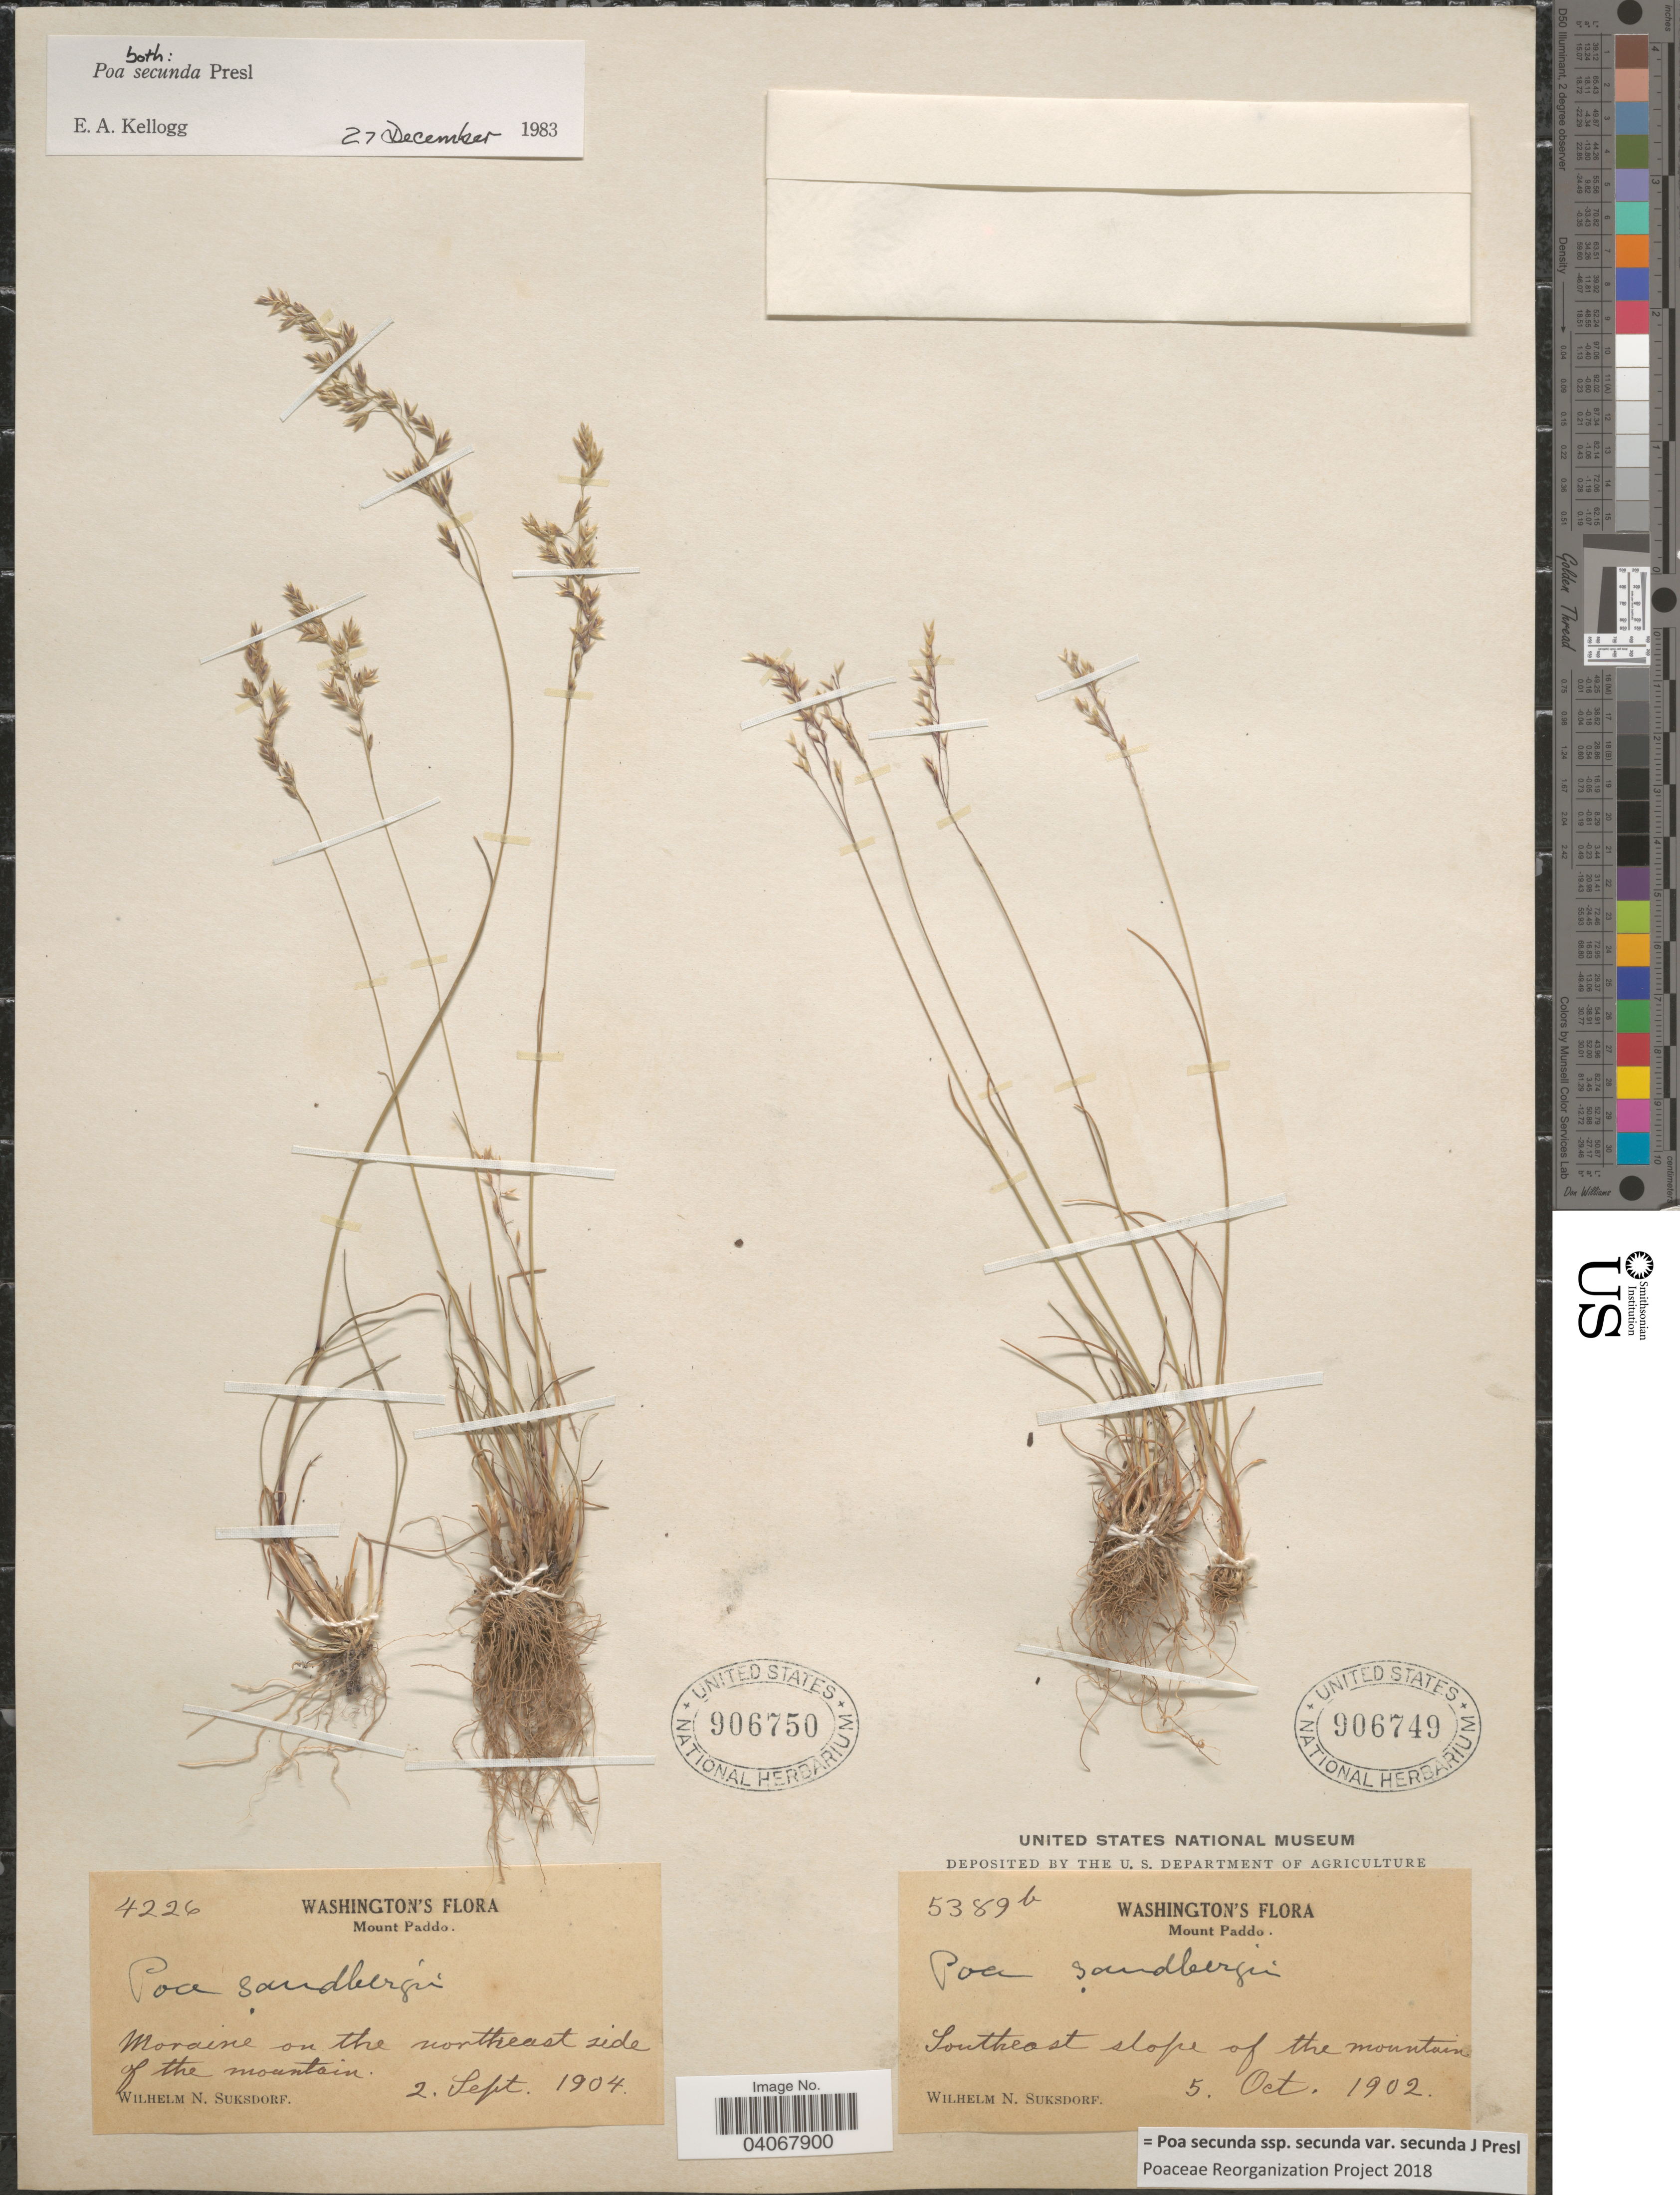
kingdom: Plantae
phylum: Tracheophyta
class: Liliopsida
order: Poales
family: Poaceae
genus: Poa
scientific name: Poa secunda subsp. secunda var. secunda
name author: J. Presl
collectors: W. N. Suksdorf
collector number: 4226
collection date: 1904-09-02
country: United States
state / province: Washington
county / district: Skamania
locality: Mount Paddo. Moraine on the northeast side of the mountain.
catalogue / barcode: US 906750